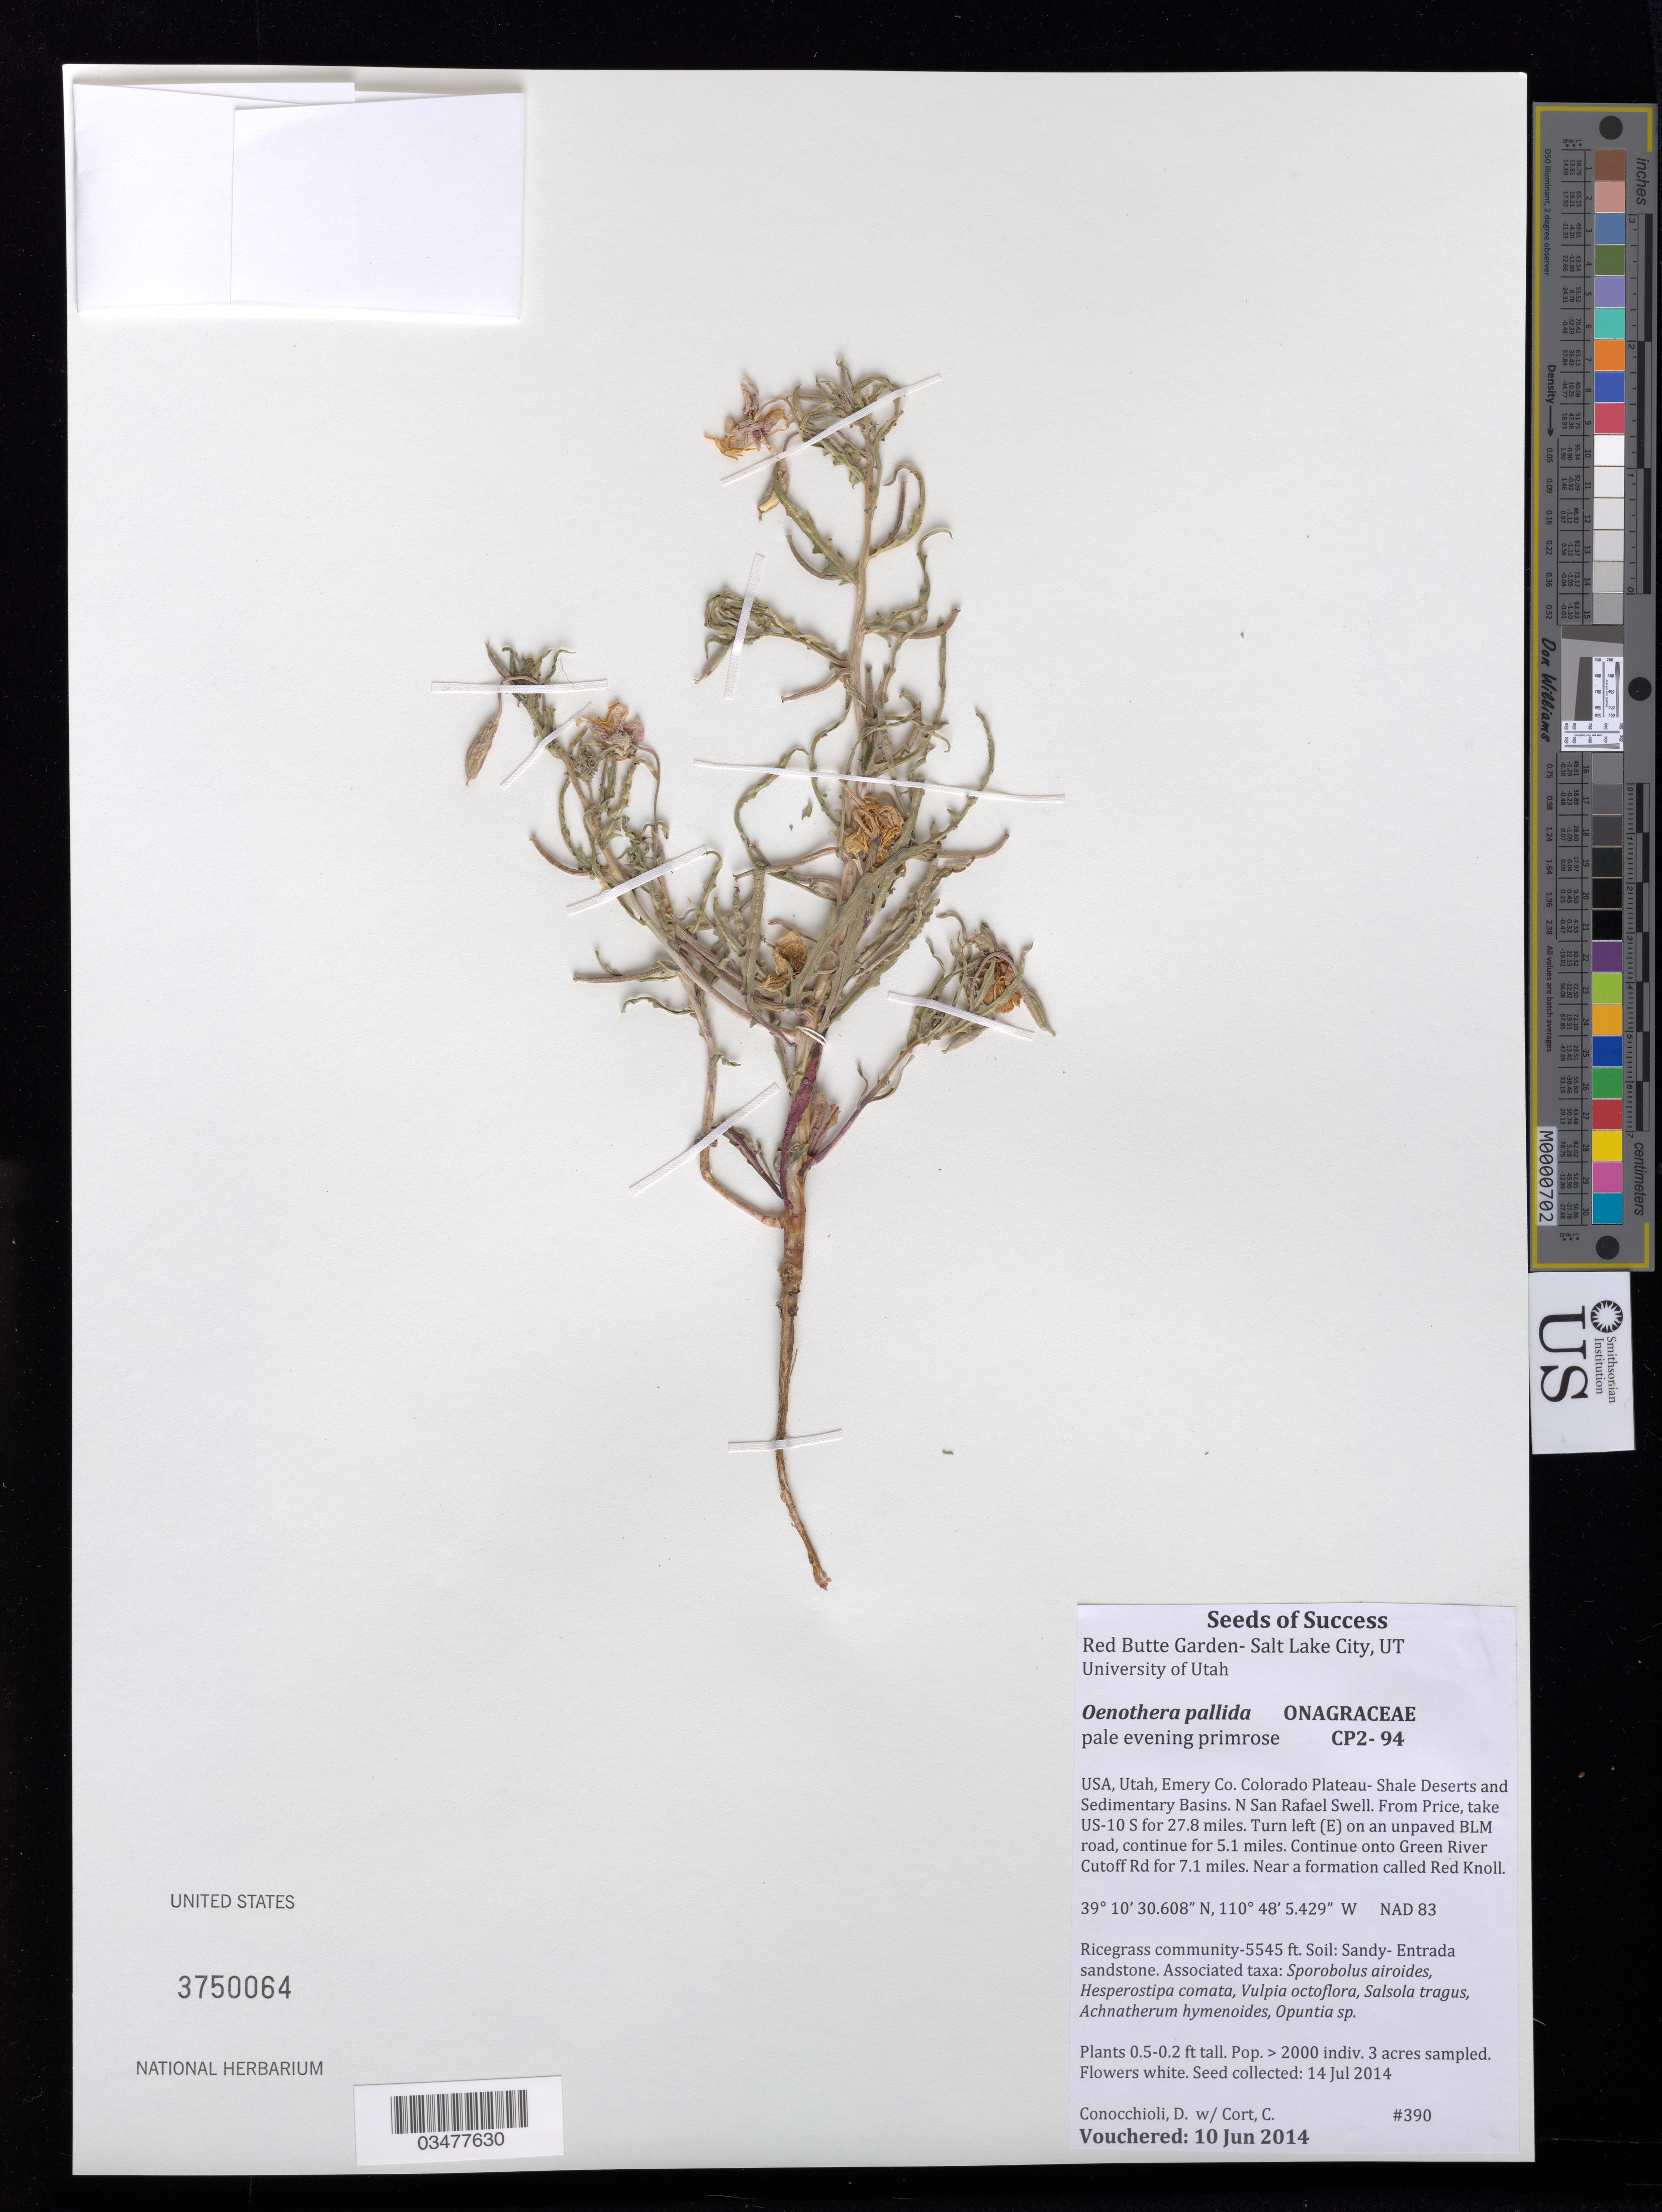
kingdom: Plantae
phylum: Tracheophyta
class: Magnoliopsida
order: Myrtales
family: Onagraceae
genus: Oenothera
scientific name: Oenothera pallida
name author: Lindl.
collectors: D. Conocchioli & C. Cort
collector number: CP2-94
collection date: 2014-07-14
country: United States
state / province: Utah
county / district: Emery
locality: Colorado Plateau-Shale Deserts and Sedimentary Basins. N San Rafael Swell, near Red Knoll formation.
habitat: Ricegrass community, soil: sandy-Entrada sandstone. With Vulpia octoflora, Salsola tragus, Opuntia sp, etc.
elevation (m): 1690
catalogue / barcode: US 3750064